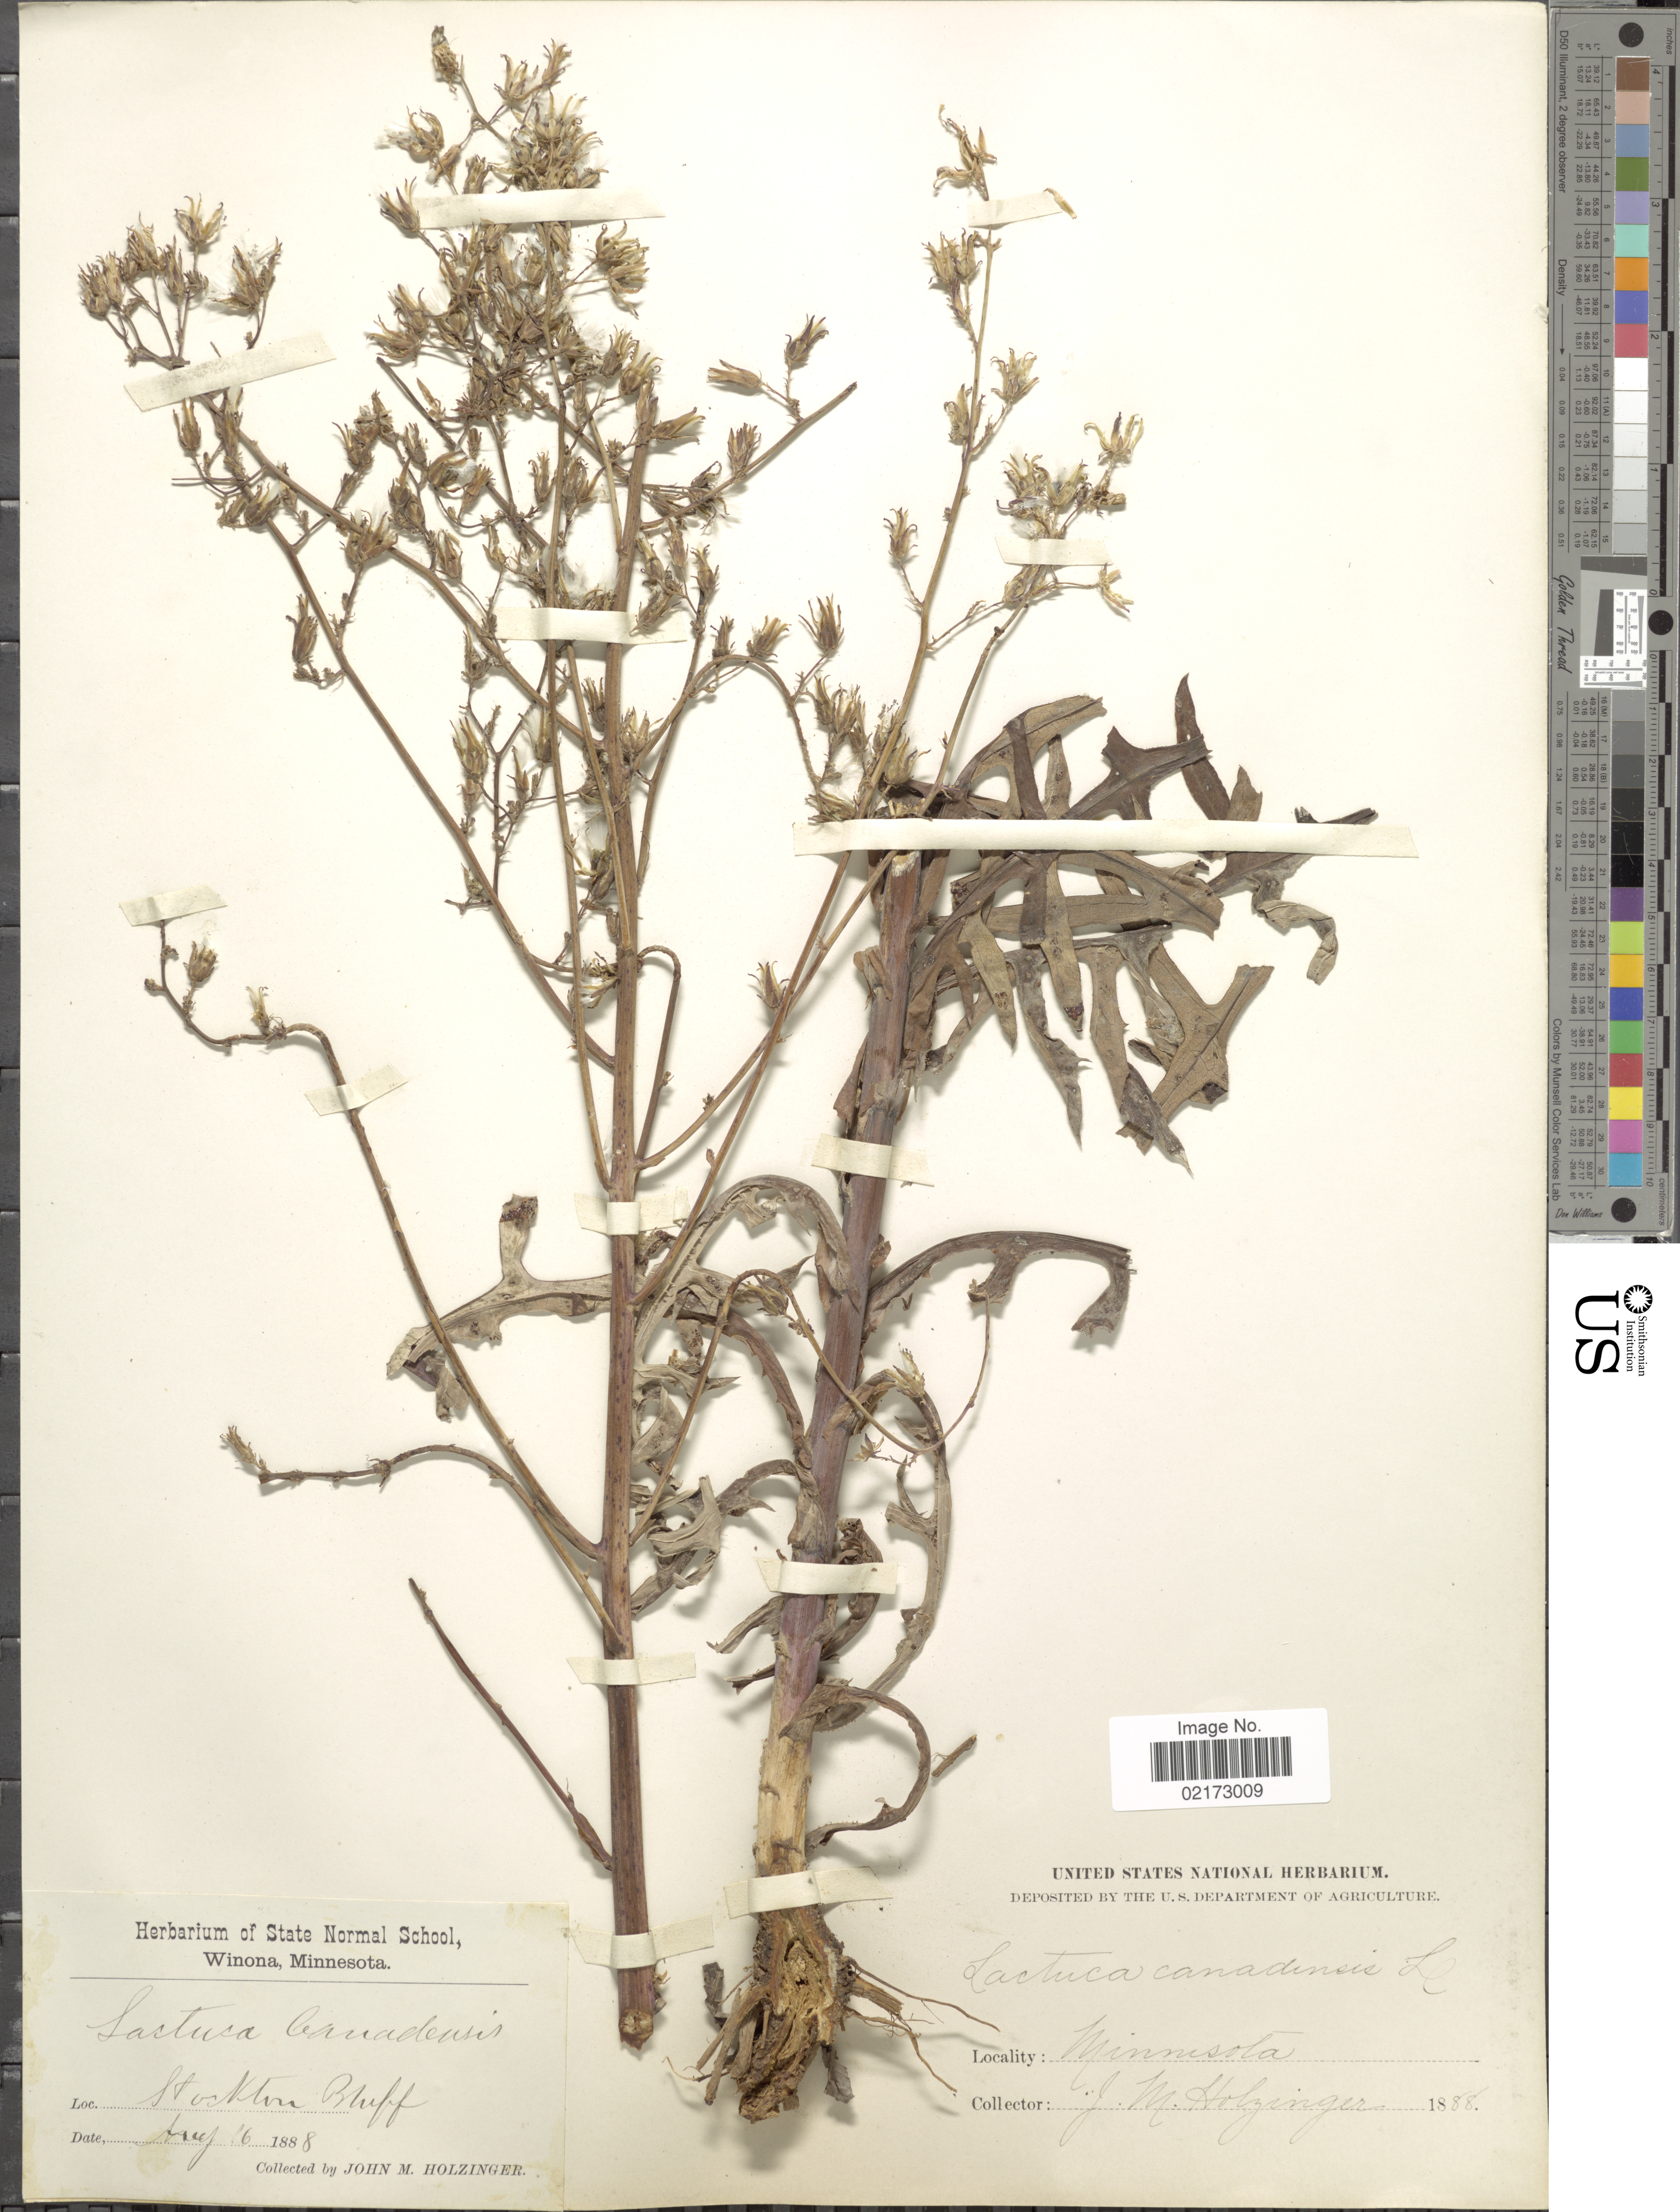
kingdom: Plantae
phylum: Tracheophyta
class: Magnoliopsida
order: Asterales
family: Asteraceae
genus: Lactuca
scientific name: Lactuca canadensis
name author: L.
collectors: J. M. Holzinger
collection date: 1888-08-16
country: United States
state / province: Minnesota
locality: Stockton Bluff